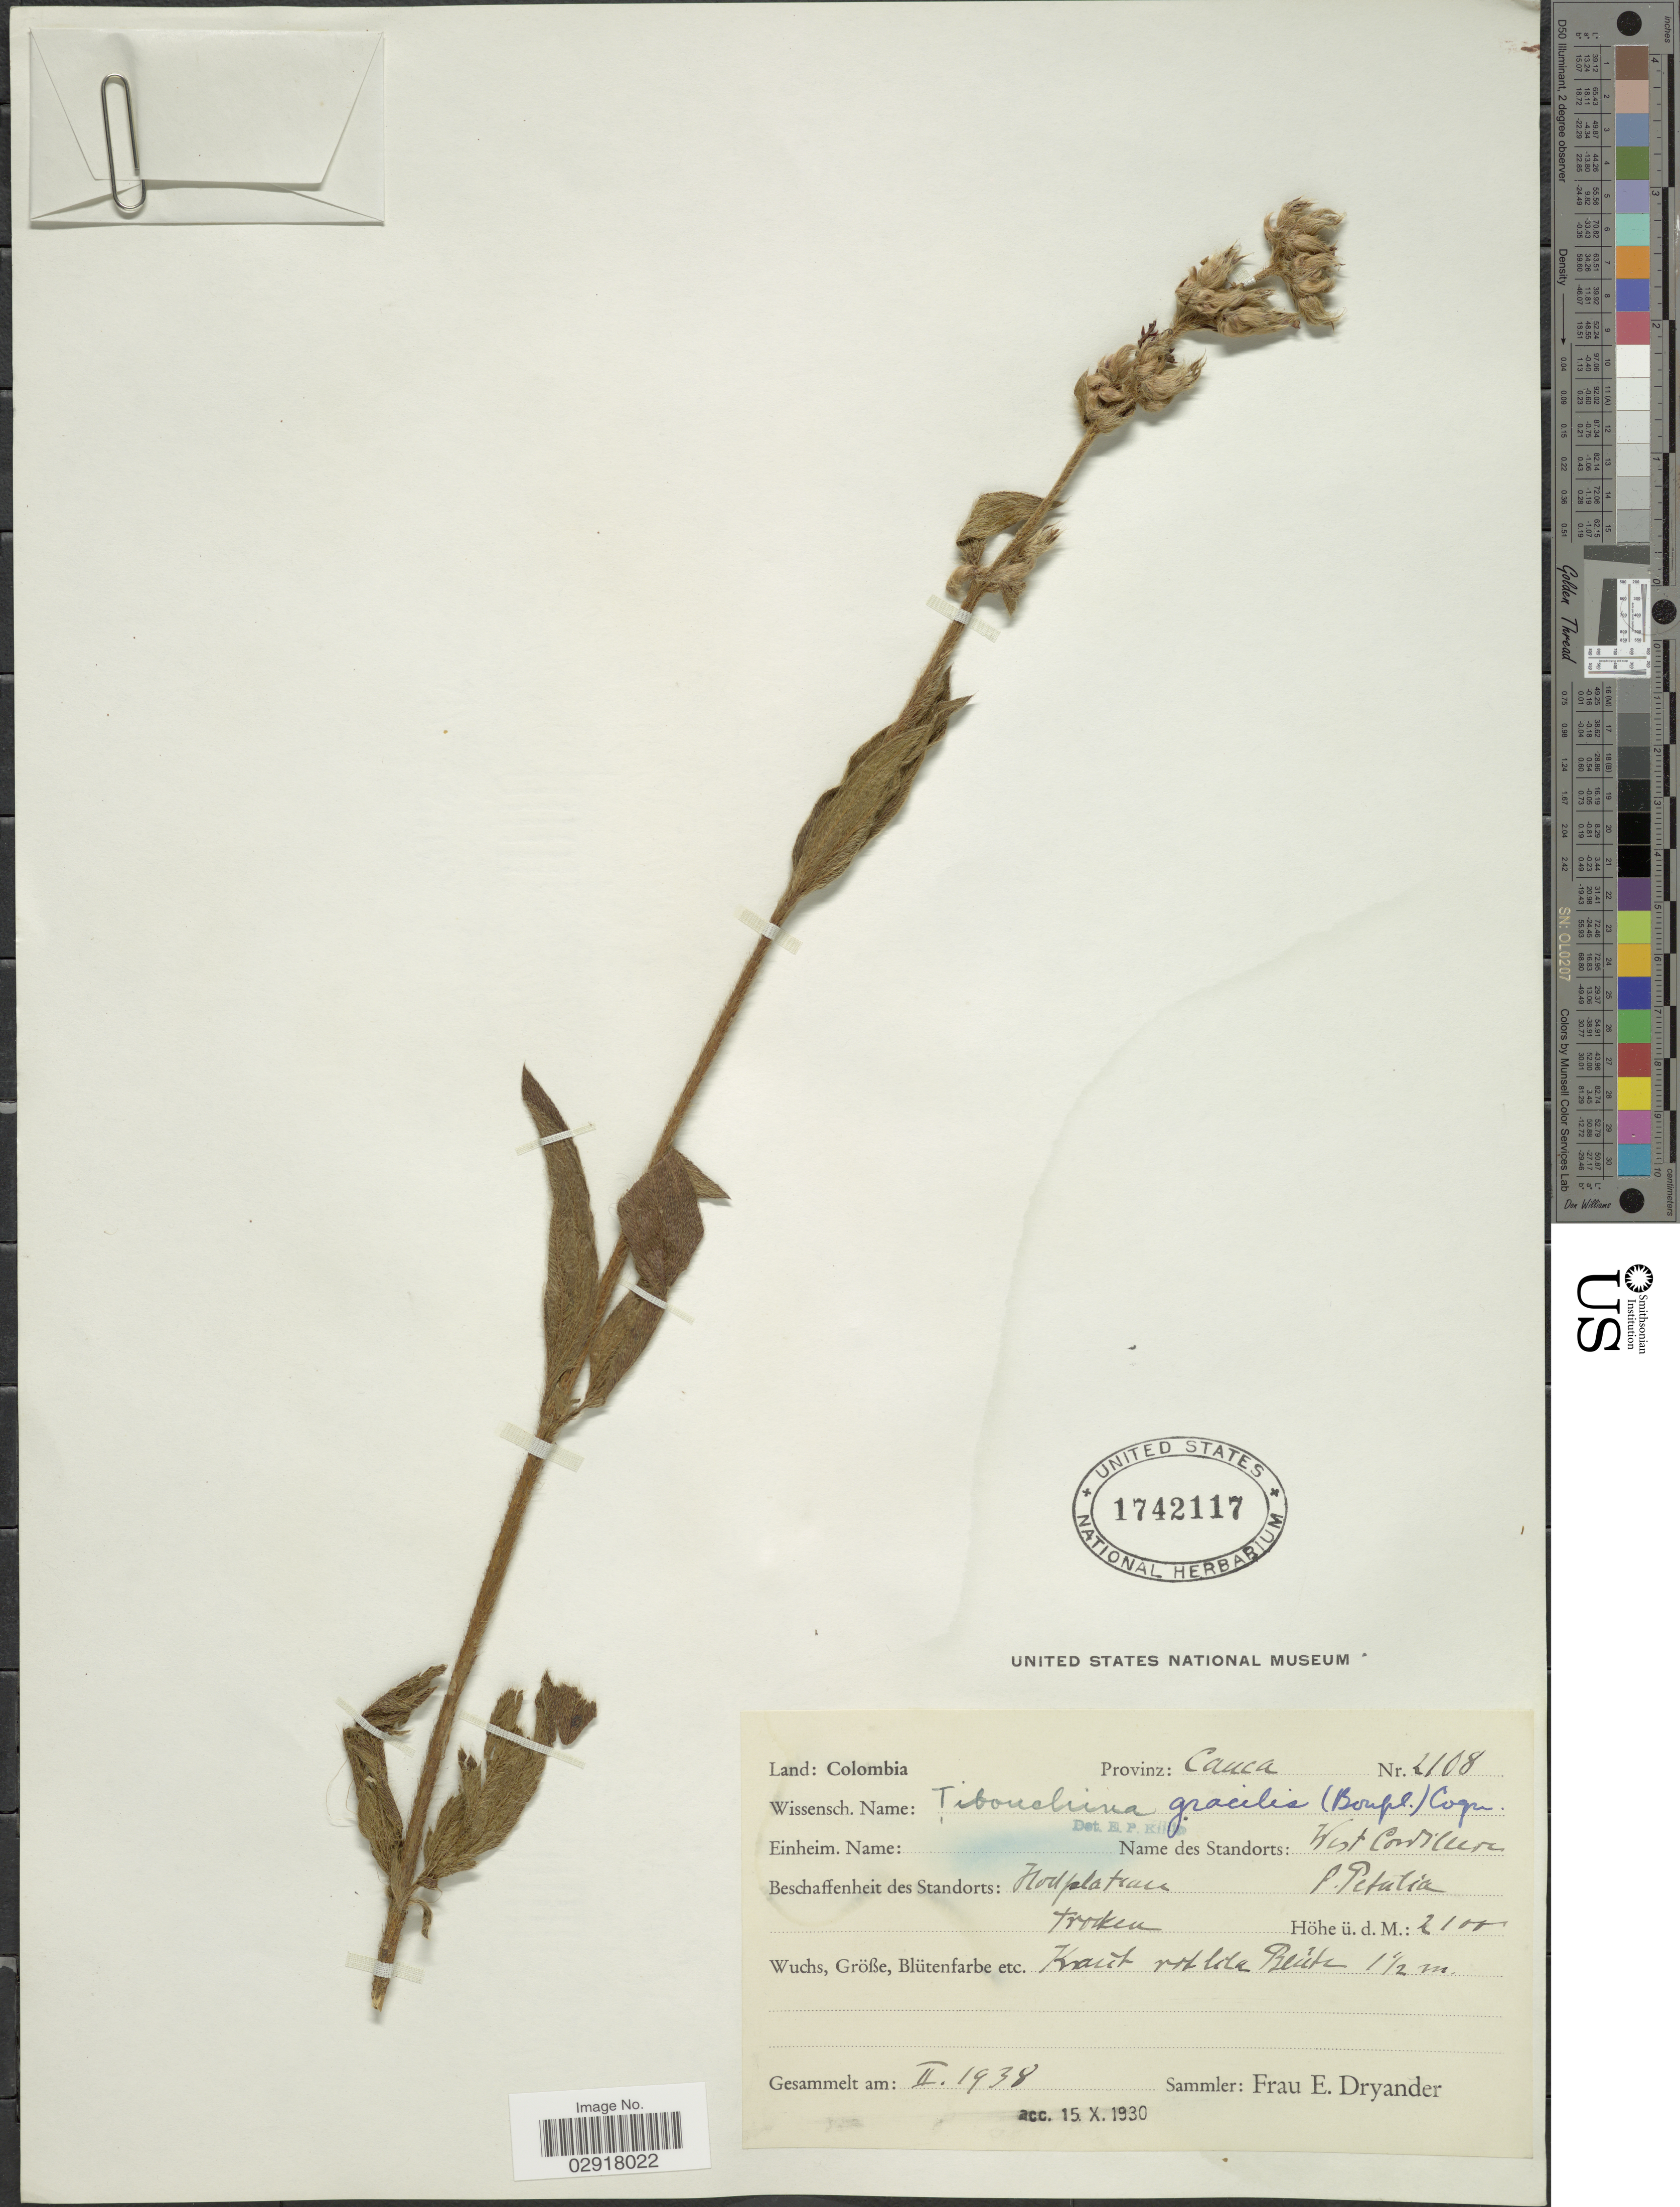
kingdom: Plantae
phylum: Tracheophyta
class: Magnoliopsida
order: Myrtales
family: Melastomataceae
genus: Chaetogastra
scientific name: Chaetogastra gracilis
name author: (Bonpl.) DC.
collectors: E. Dryander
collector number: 2108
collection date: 1938-02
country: Colombia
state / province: Cauca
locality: West Cordillera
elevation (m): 2100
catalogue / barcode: US 1742117